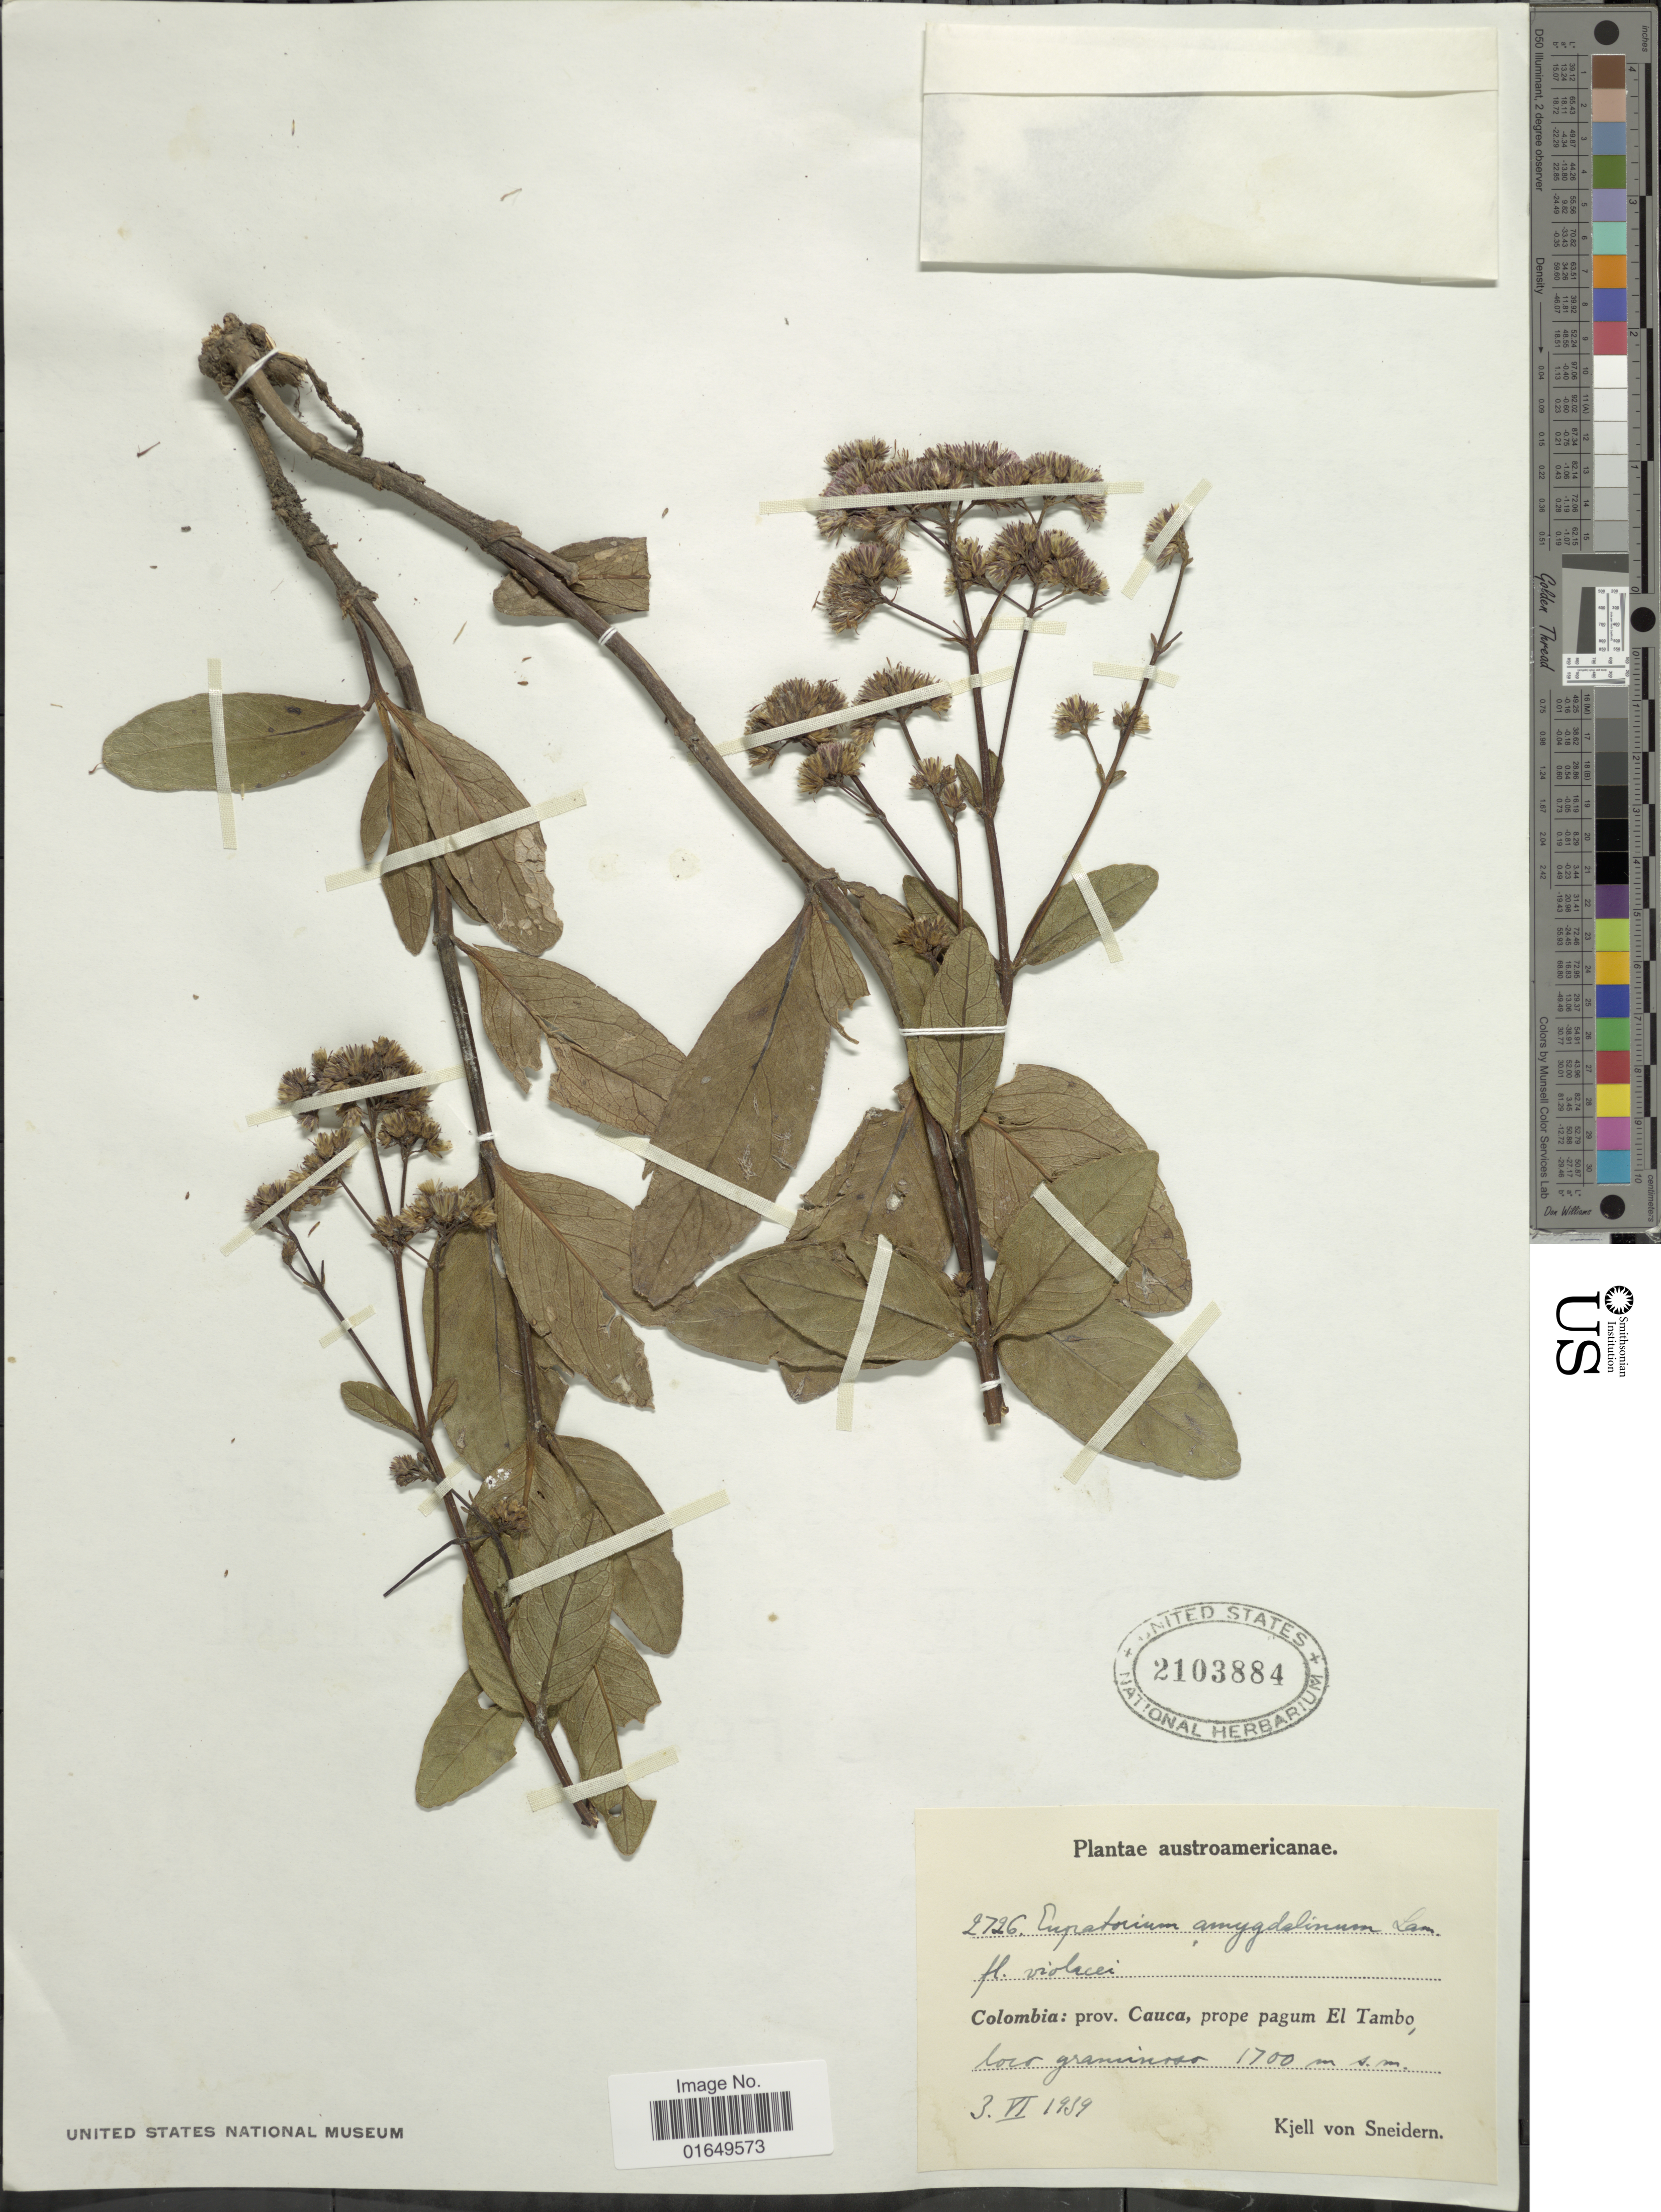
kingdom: Plantae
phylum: Tracheophyta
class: Magnoliopsida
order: Asterales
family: Asteraceae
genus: Ayapana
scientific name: Ayapana amygdalina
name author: (Lam.) R.M. King & H. Rob.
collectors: K. von Sneidern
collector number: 2726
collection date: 1939-06-03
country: Colombia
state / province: Cauca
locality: Prope pagum El Tambo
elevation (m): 1700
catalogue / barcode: US 2103884